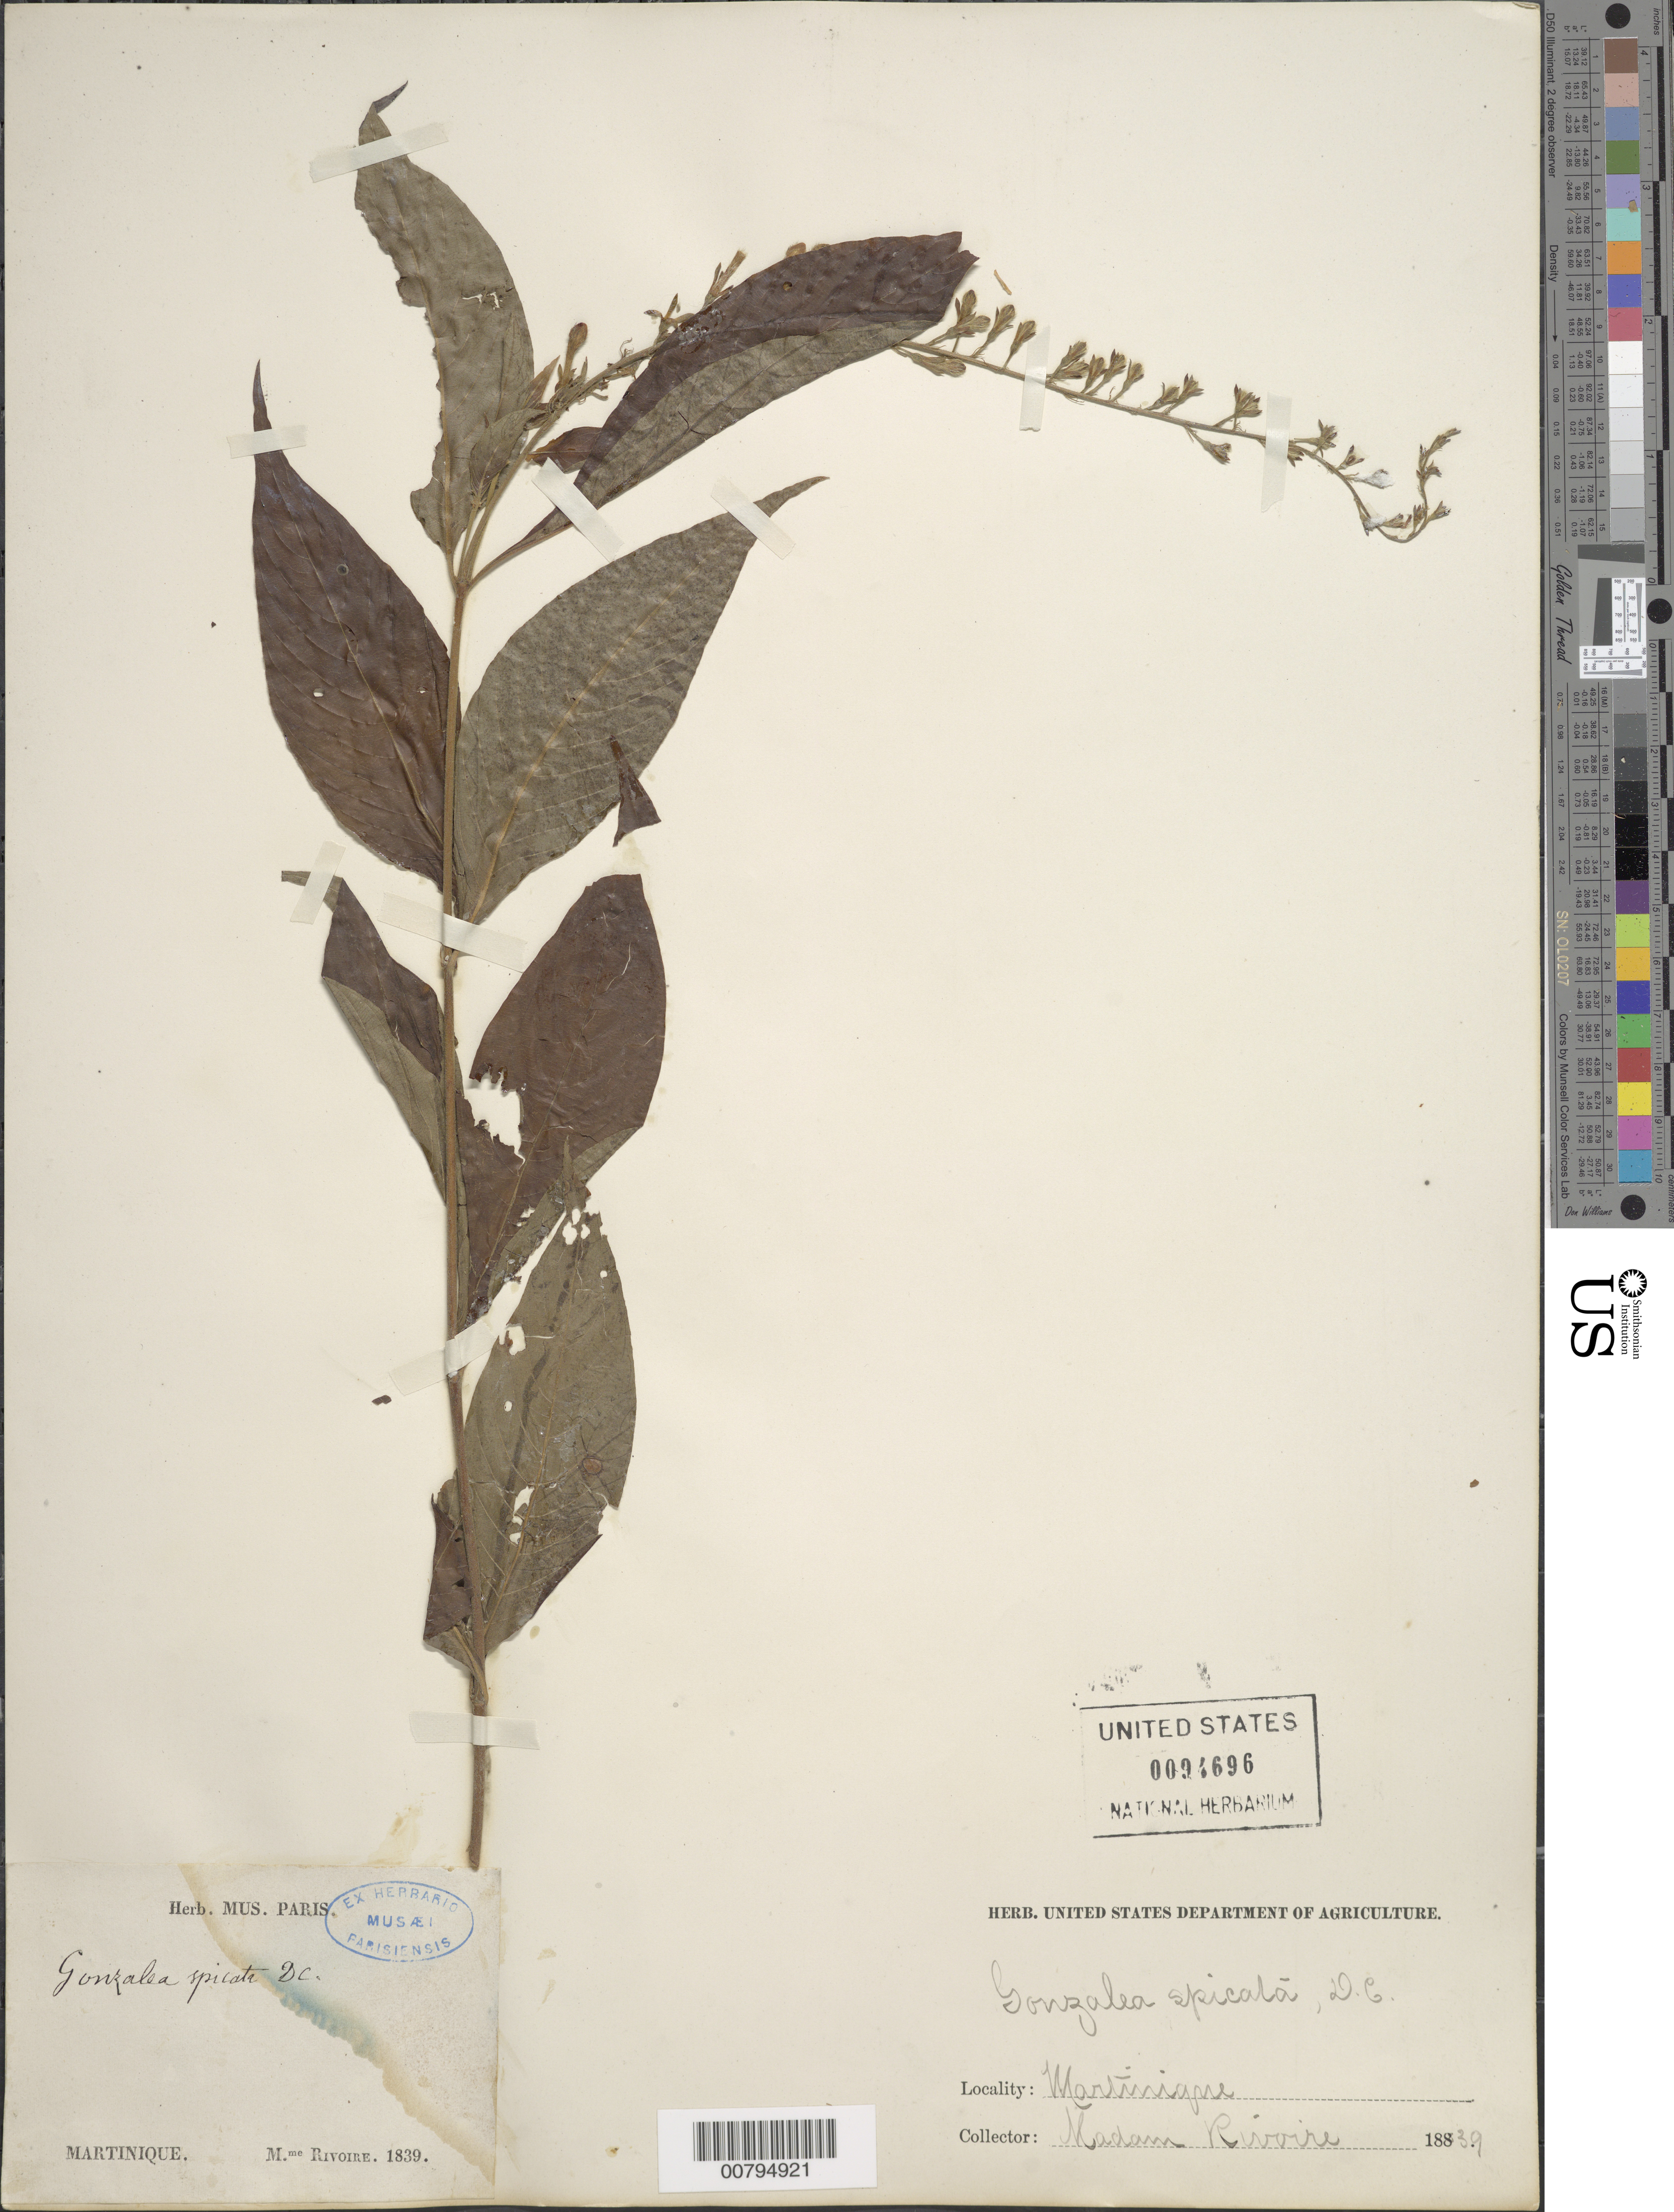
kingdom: Plantae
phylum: Tracheophyta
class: Magnoliopsida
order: Gentianales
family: Rubiaceae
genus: Gonzalagunia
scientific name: Gonzalagunia hirsuta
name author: (Jacq.) K. Schum.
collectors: M. Rivoire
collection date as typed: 1839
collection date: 1839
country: Martinique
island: Martinique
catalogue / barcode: US 94696